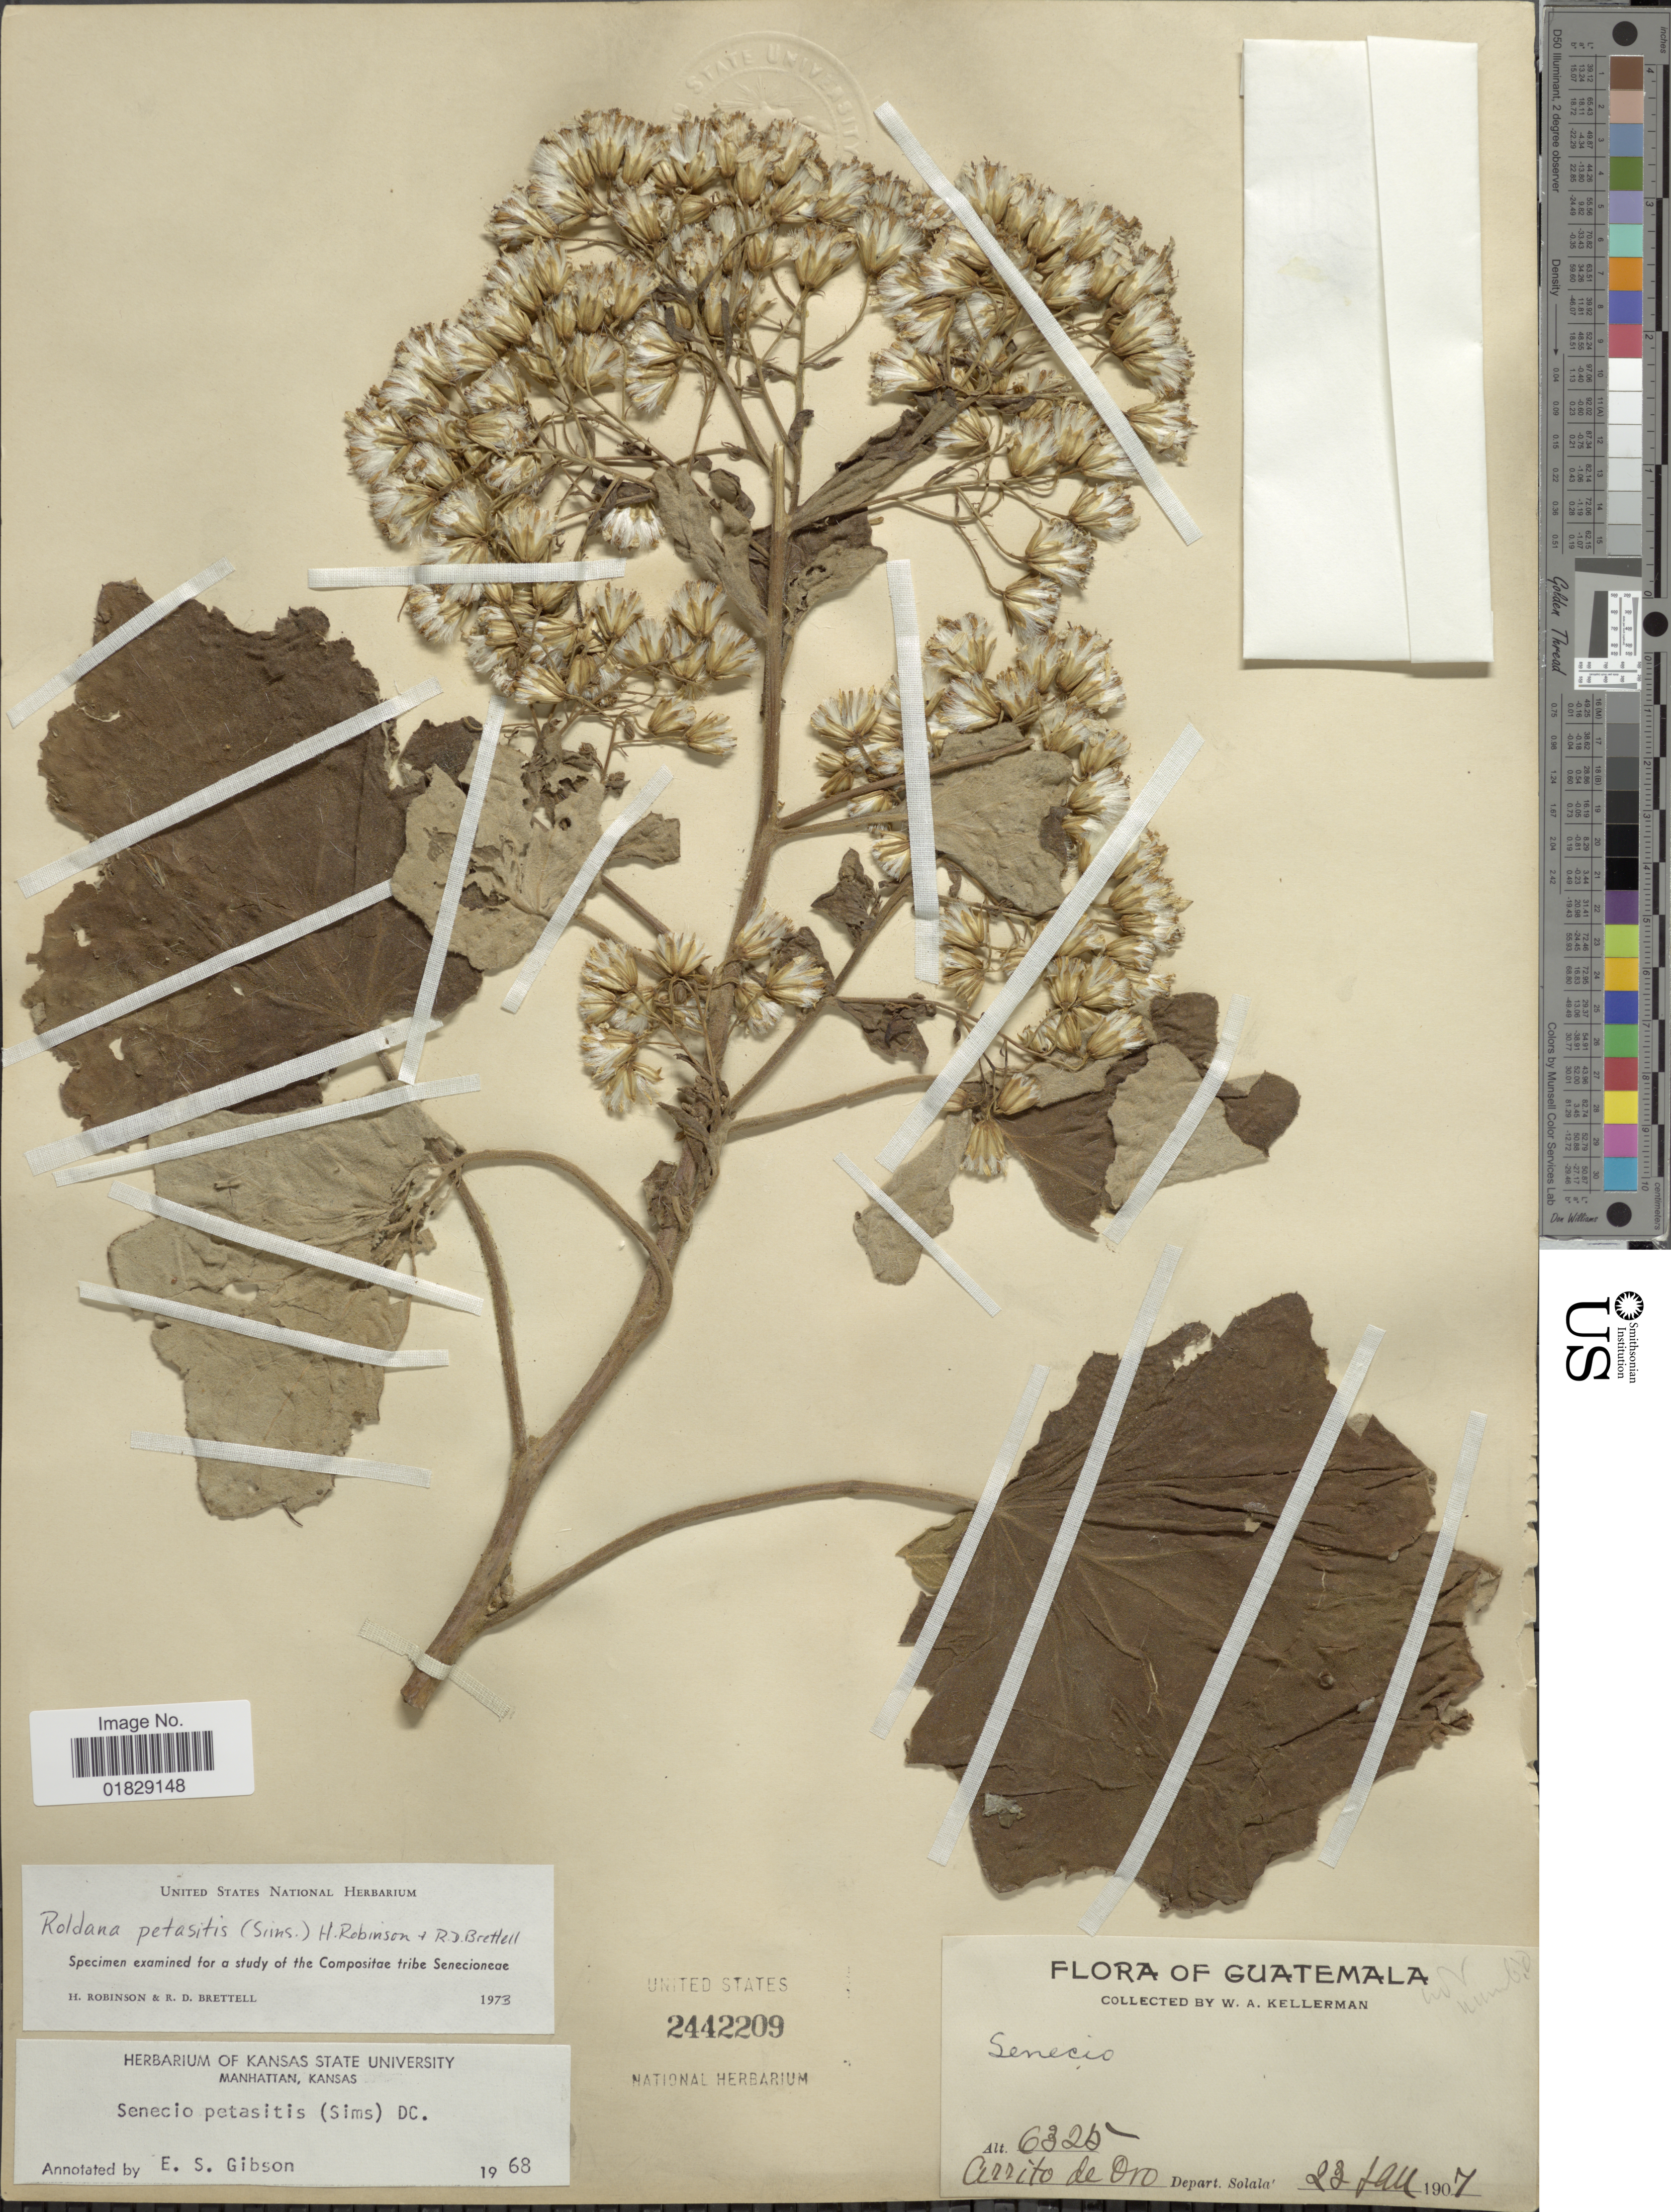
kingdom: Plantae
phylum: Tracheophyta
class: Magnoliopsida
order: Asterales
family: Asteraceae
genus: Roldana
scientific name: Roldana petasitis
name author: (Sims) H. Rob. & Brettell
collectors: W. Kellerman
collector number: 6325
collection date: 1907-01-23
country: Guatemala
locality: Arrito de Oro, Depart. Solala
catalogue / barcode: US 2442209